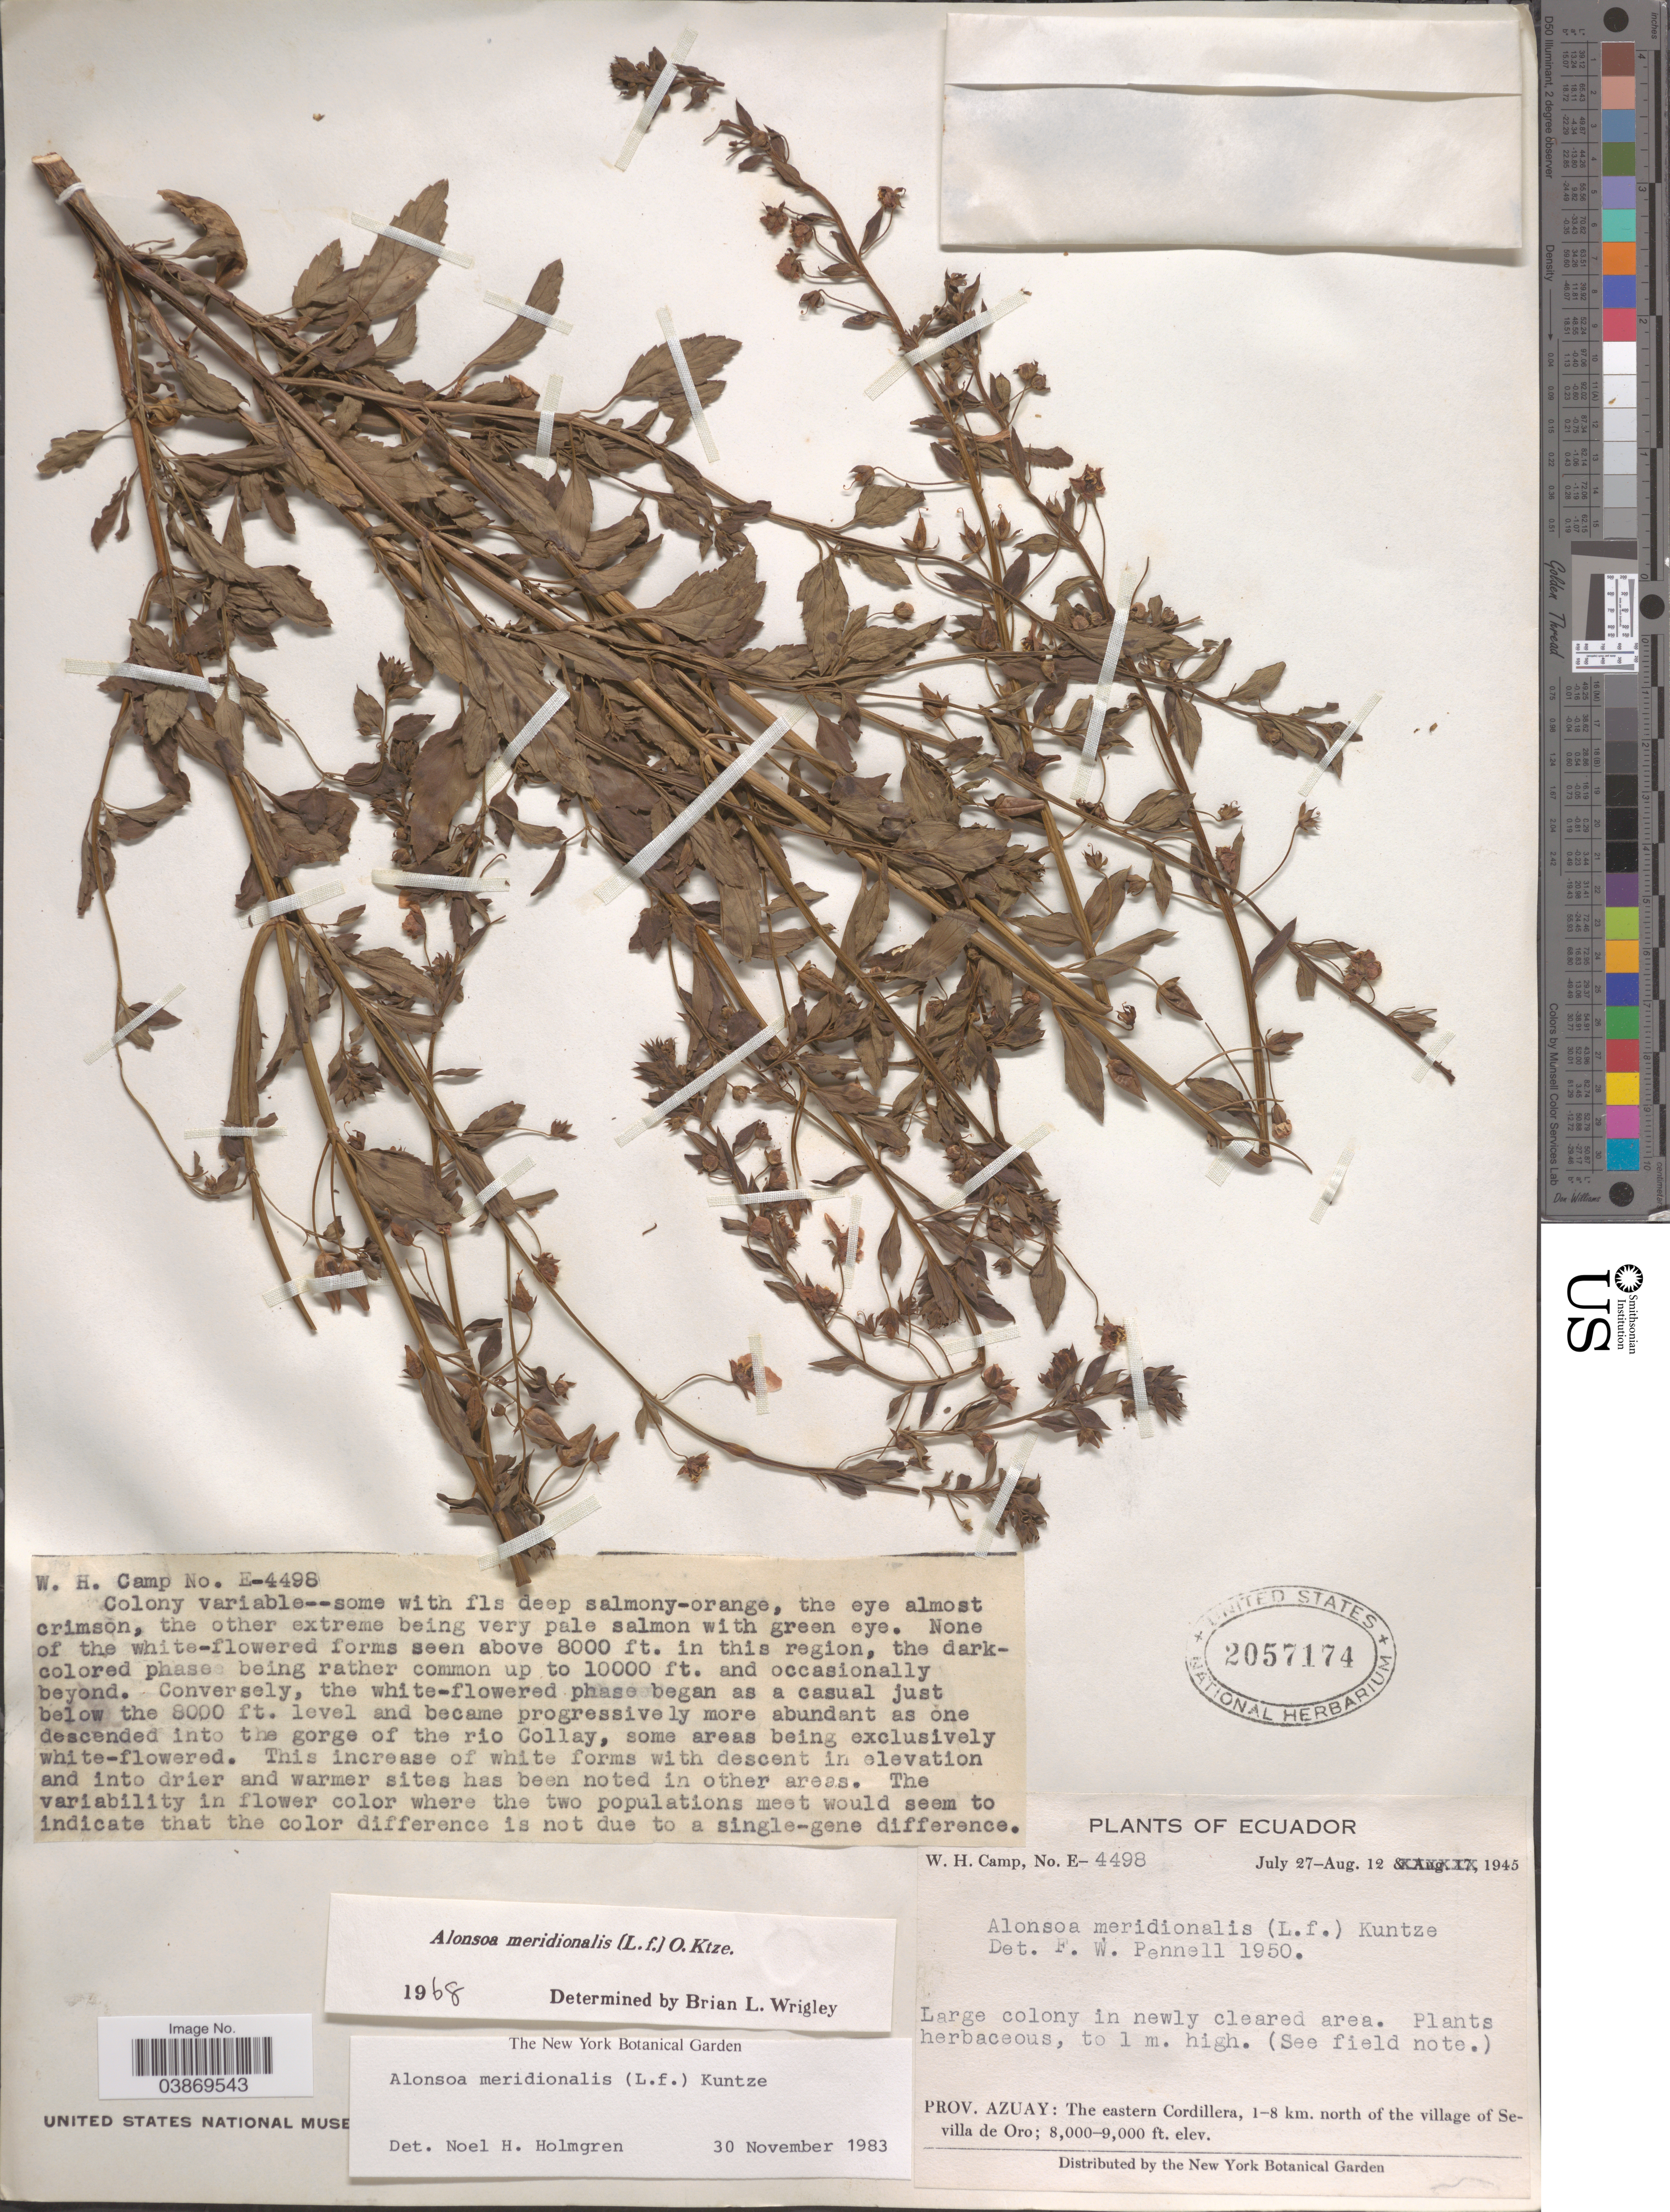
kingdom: Plantae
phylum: Tracheophyta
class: Magnoliopsida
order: Lamiales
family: Scrophulariaceae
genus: Alonsoa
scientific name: Alonsoa meridionalis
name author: (L. f.) Kuntze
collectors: W. H. Camp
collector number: E-4498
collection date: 1945-07-27/1945-08-12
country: Ecuador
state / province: Azuay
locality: The eastern Cordillera, 1-8 km. north of the village of Sevilla de Oro.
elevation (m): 2438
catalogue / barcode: US 2057174